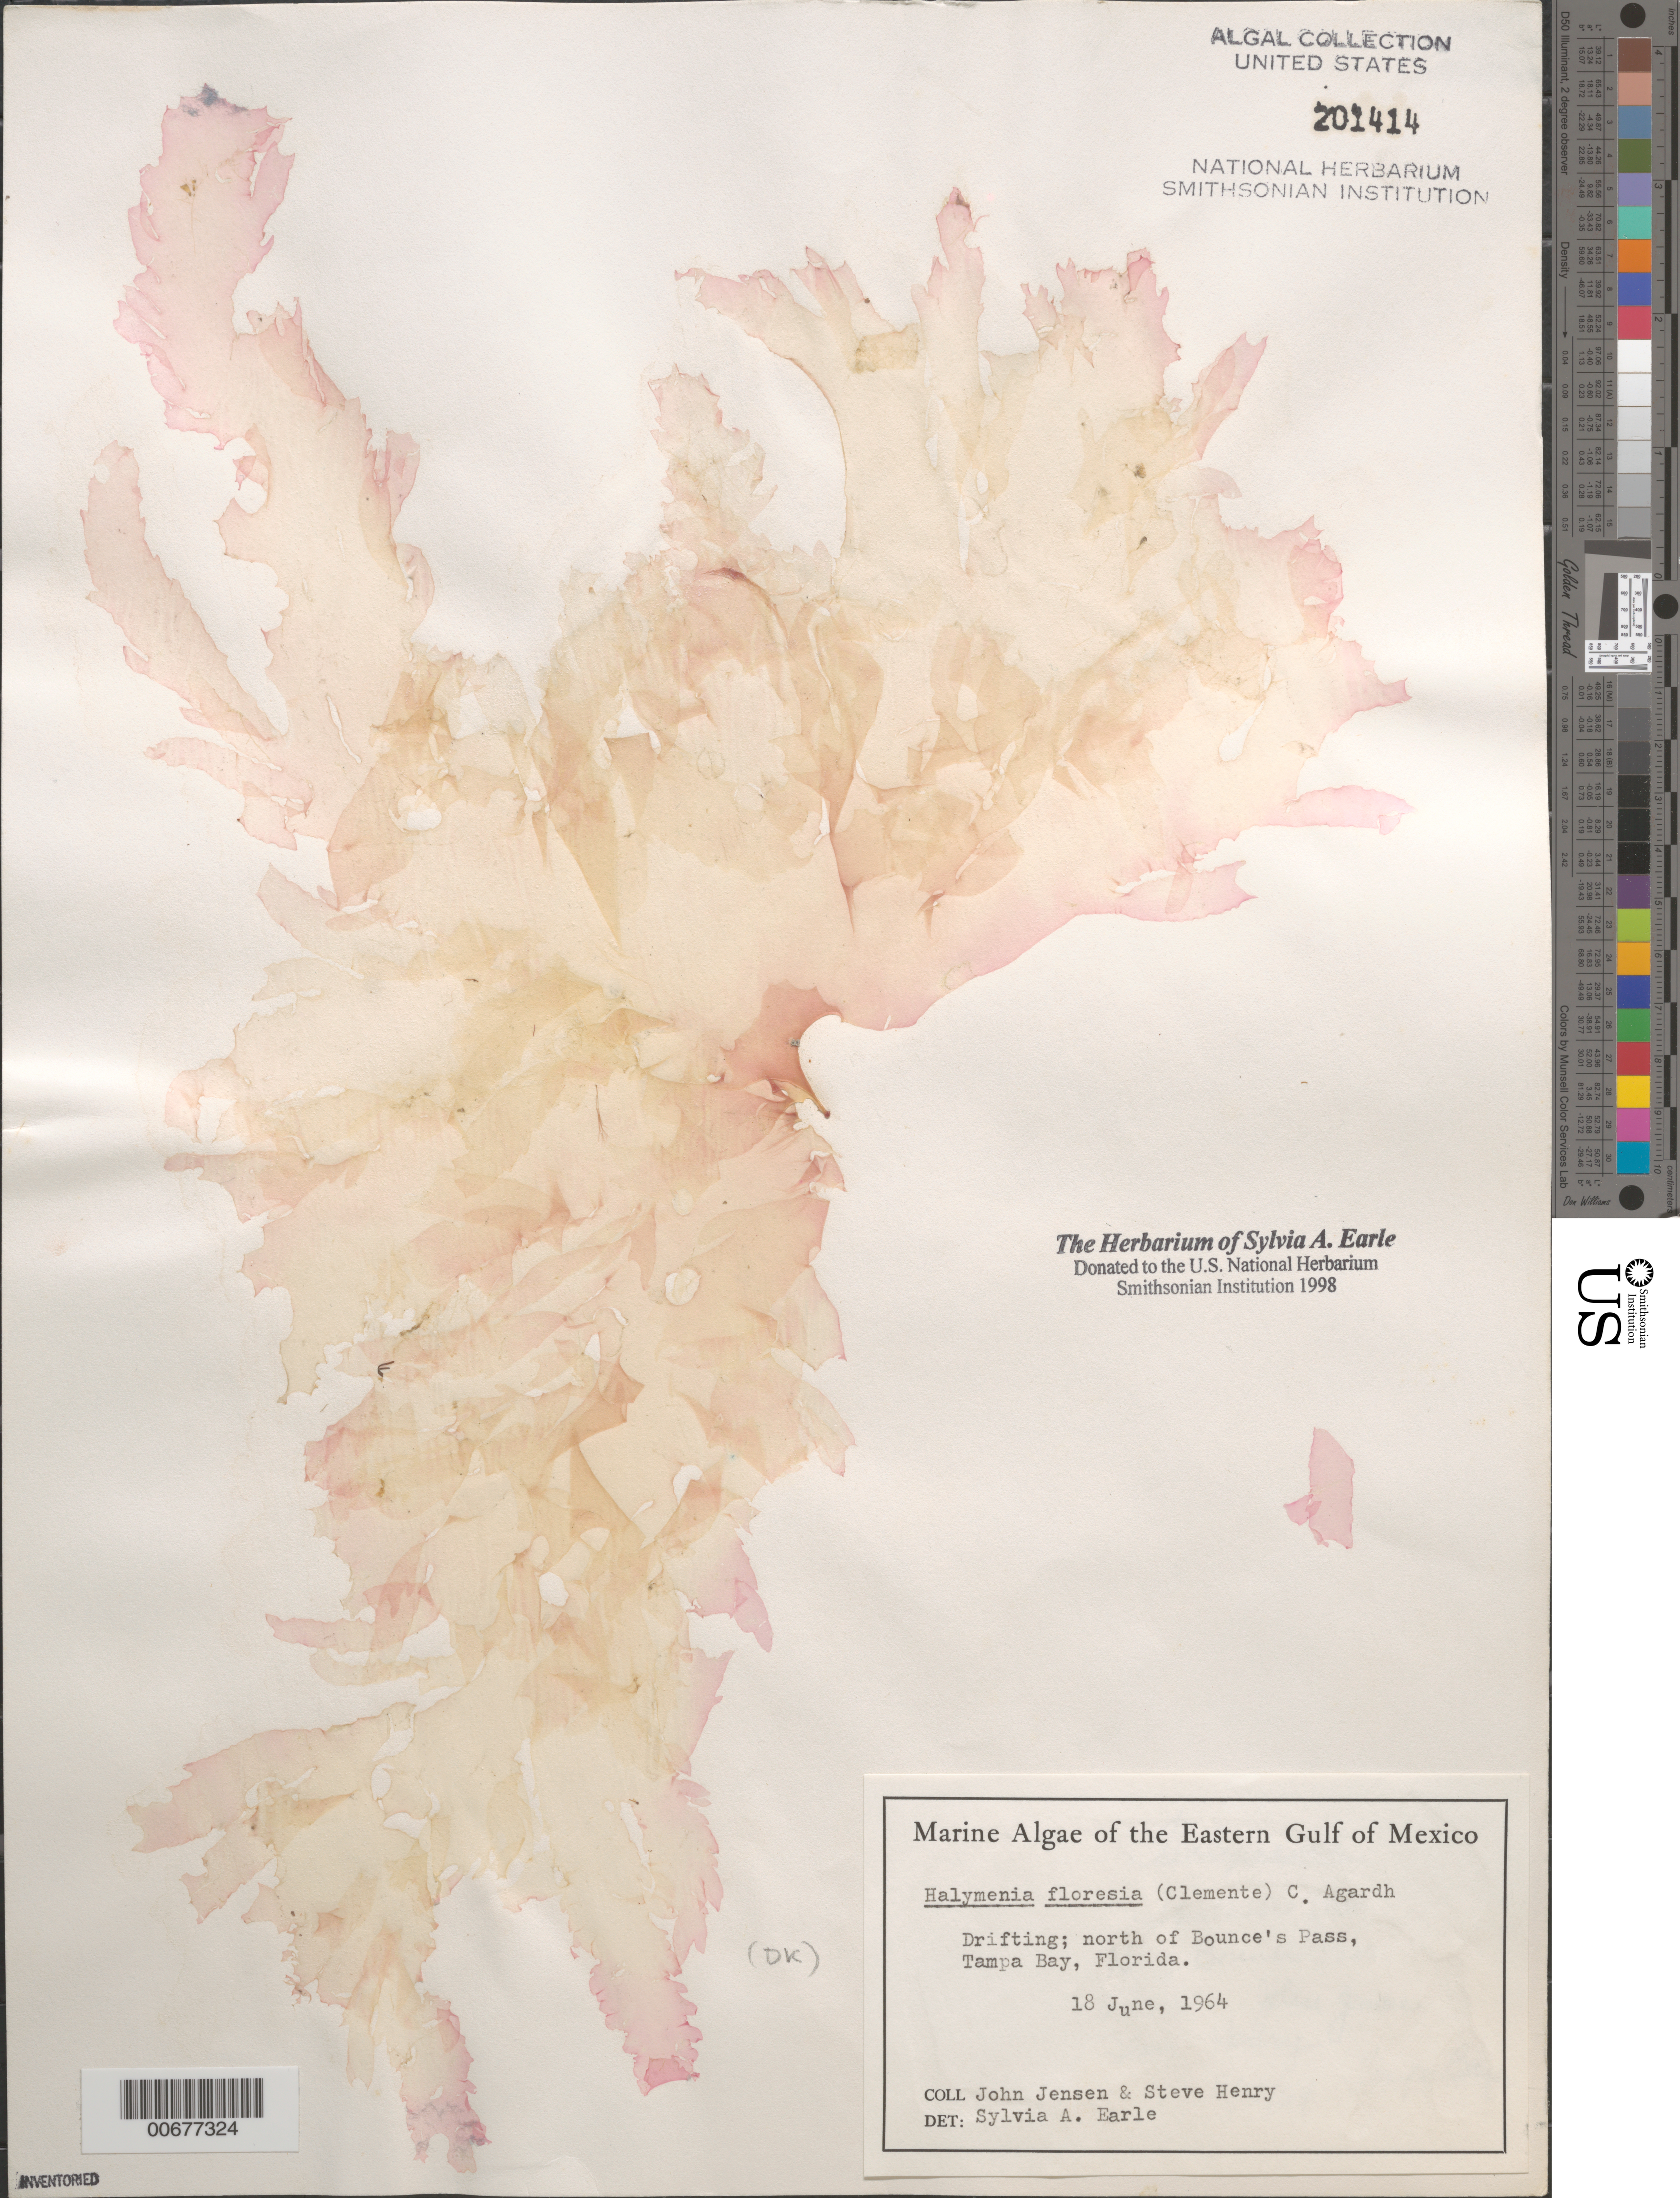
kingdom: Plantae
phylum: Rhodophyta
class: Florideophyceae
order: Halymeniales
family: Halymeniaceae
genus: Halymenia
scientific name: Halymenia floresii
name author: (Clemente) C. Agardh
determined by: Earle, S. A.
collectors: J. Jensen & S. Henry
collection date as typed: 18 Jun 1964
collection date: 1964-06-18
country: United States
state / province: Florida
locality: Tampa Bay, north of Bounce's Pass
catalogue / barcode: US 201414